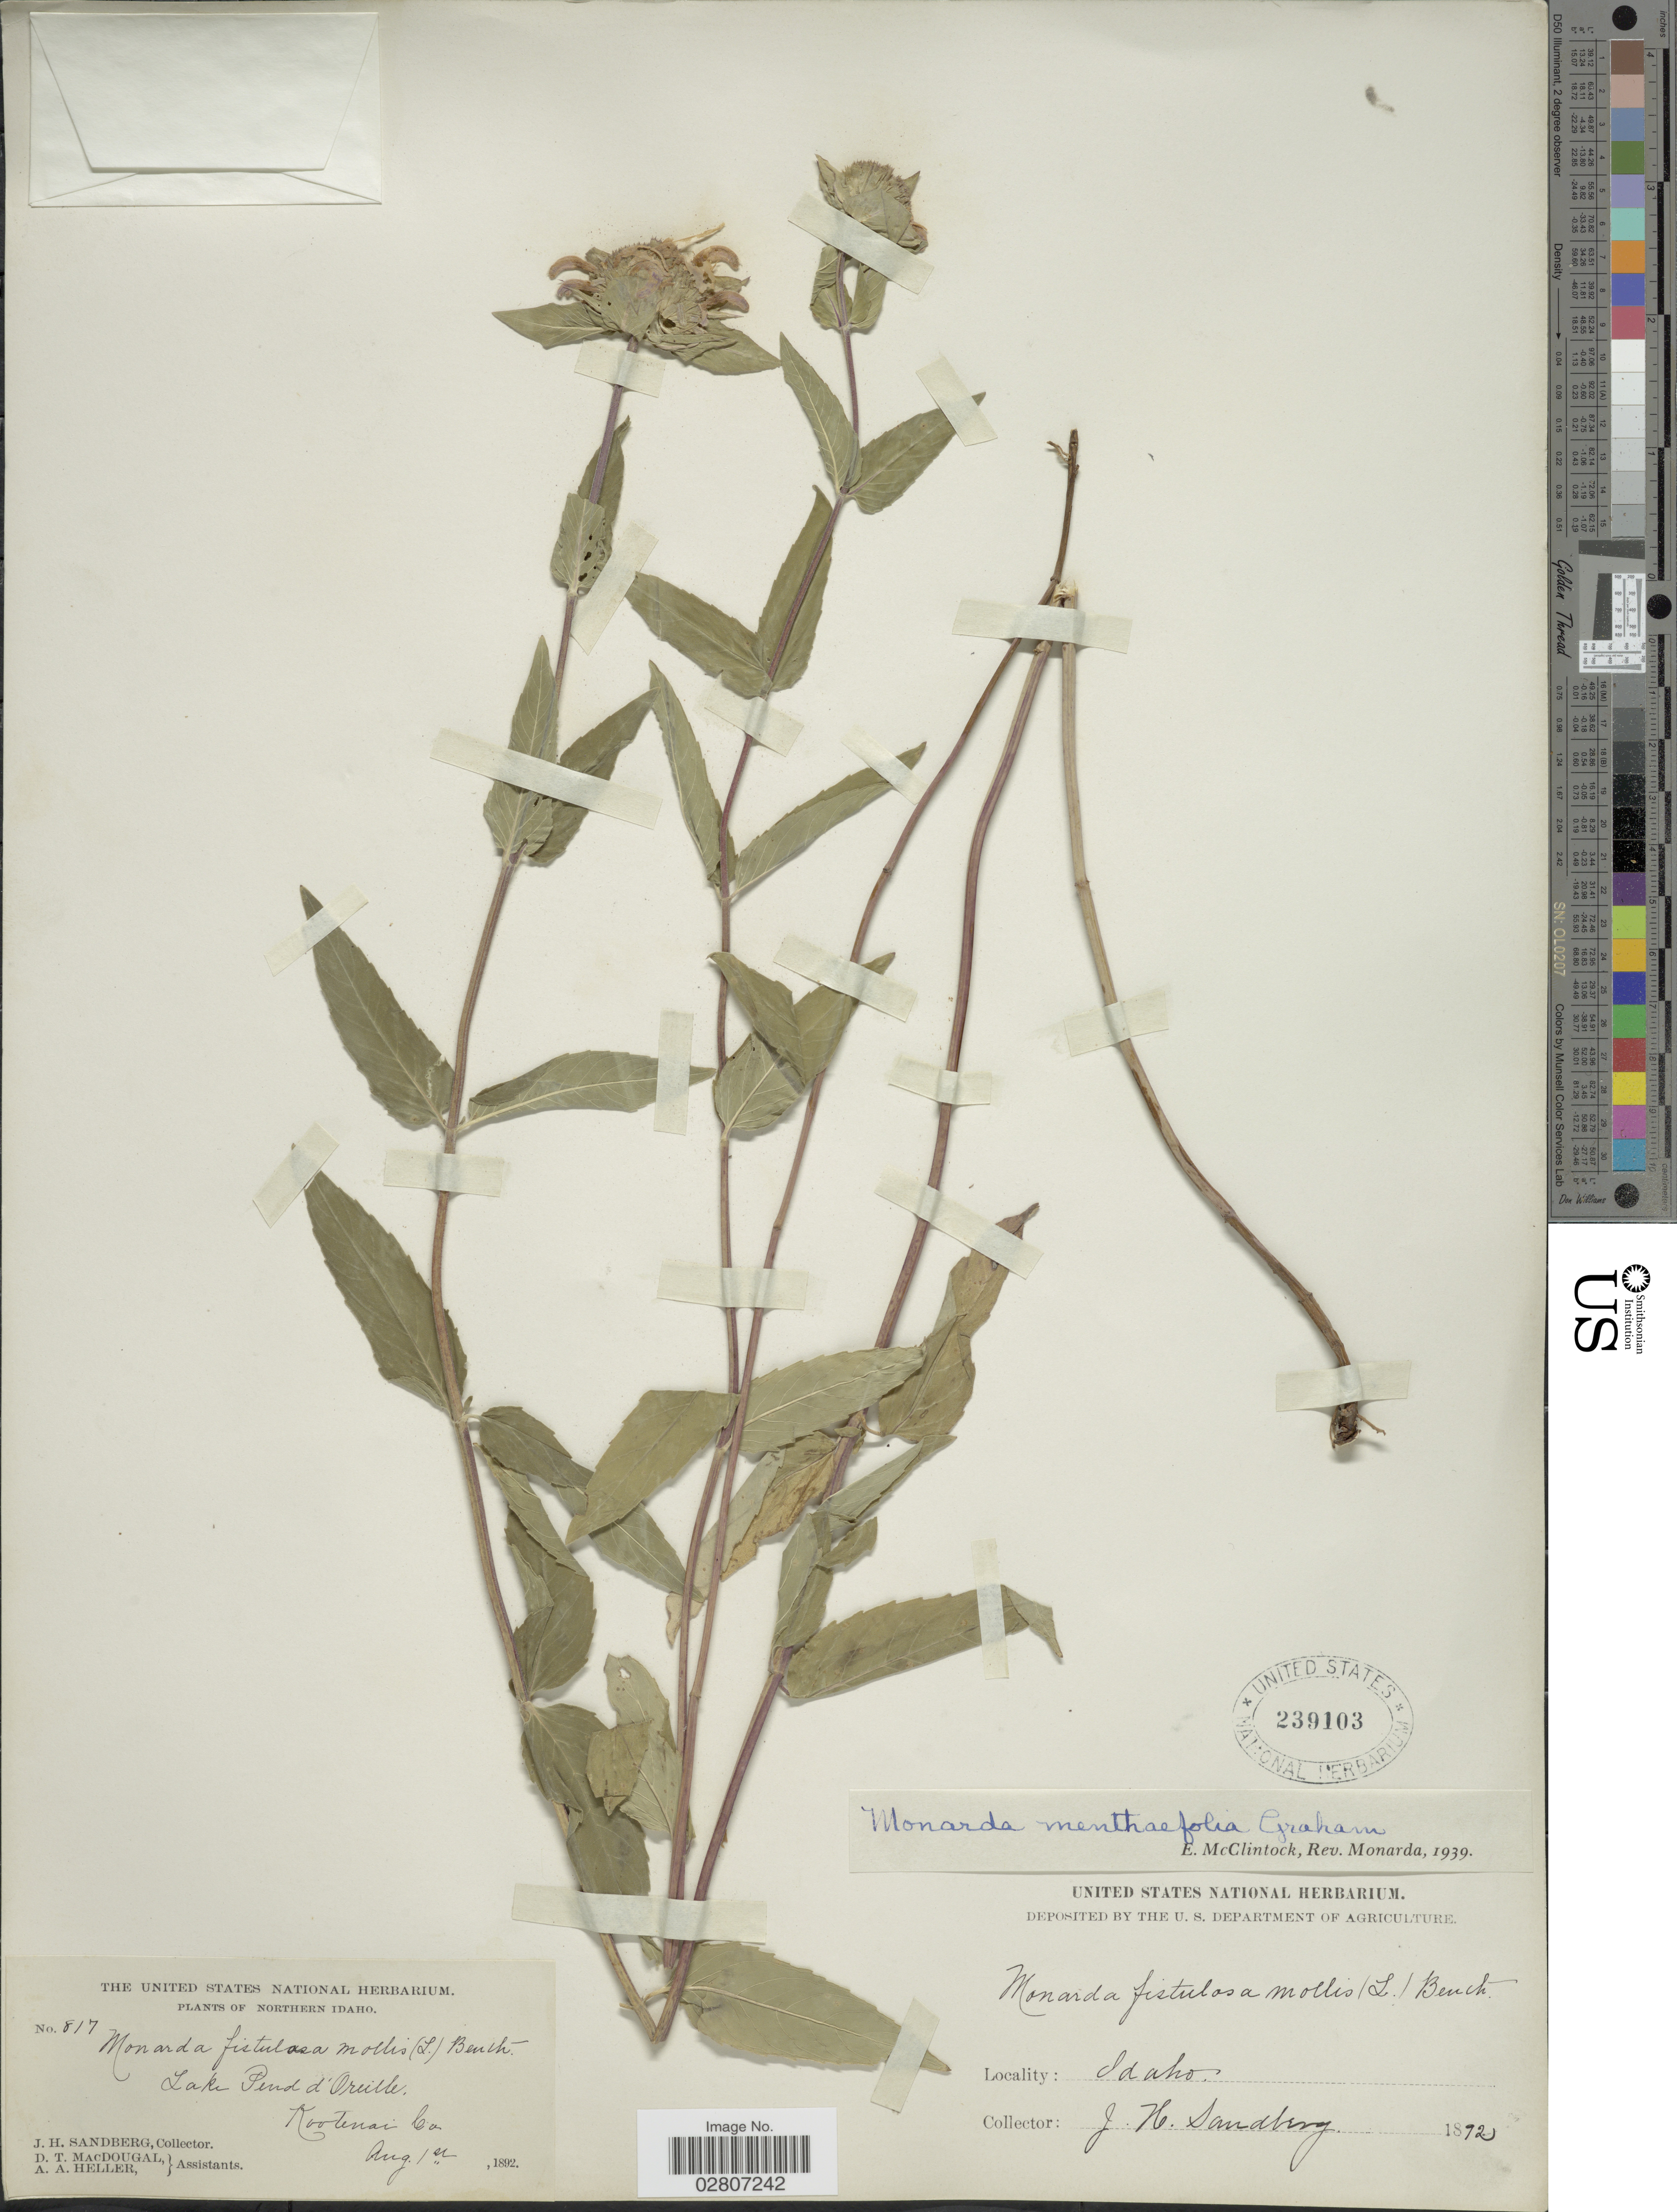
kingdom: Plantae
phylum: Tracheophyta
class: Magnoliopsida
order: Lamiales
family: Lamiaceae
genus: Monarda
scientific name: Monarda fistulosa var. menthifolia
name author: (Graham) Fernald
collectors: J. H. Sandberg, D. T. MacDougal & A. A. Heller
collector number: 817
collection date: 1892-08-01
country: United States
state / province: Idaho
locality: Northern Idaho. Lake Pend d'Oreille. Kootenai Co.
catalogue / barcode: US 239103